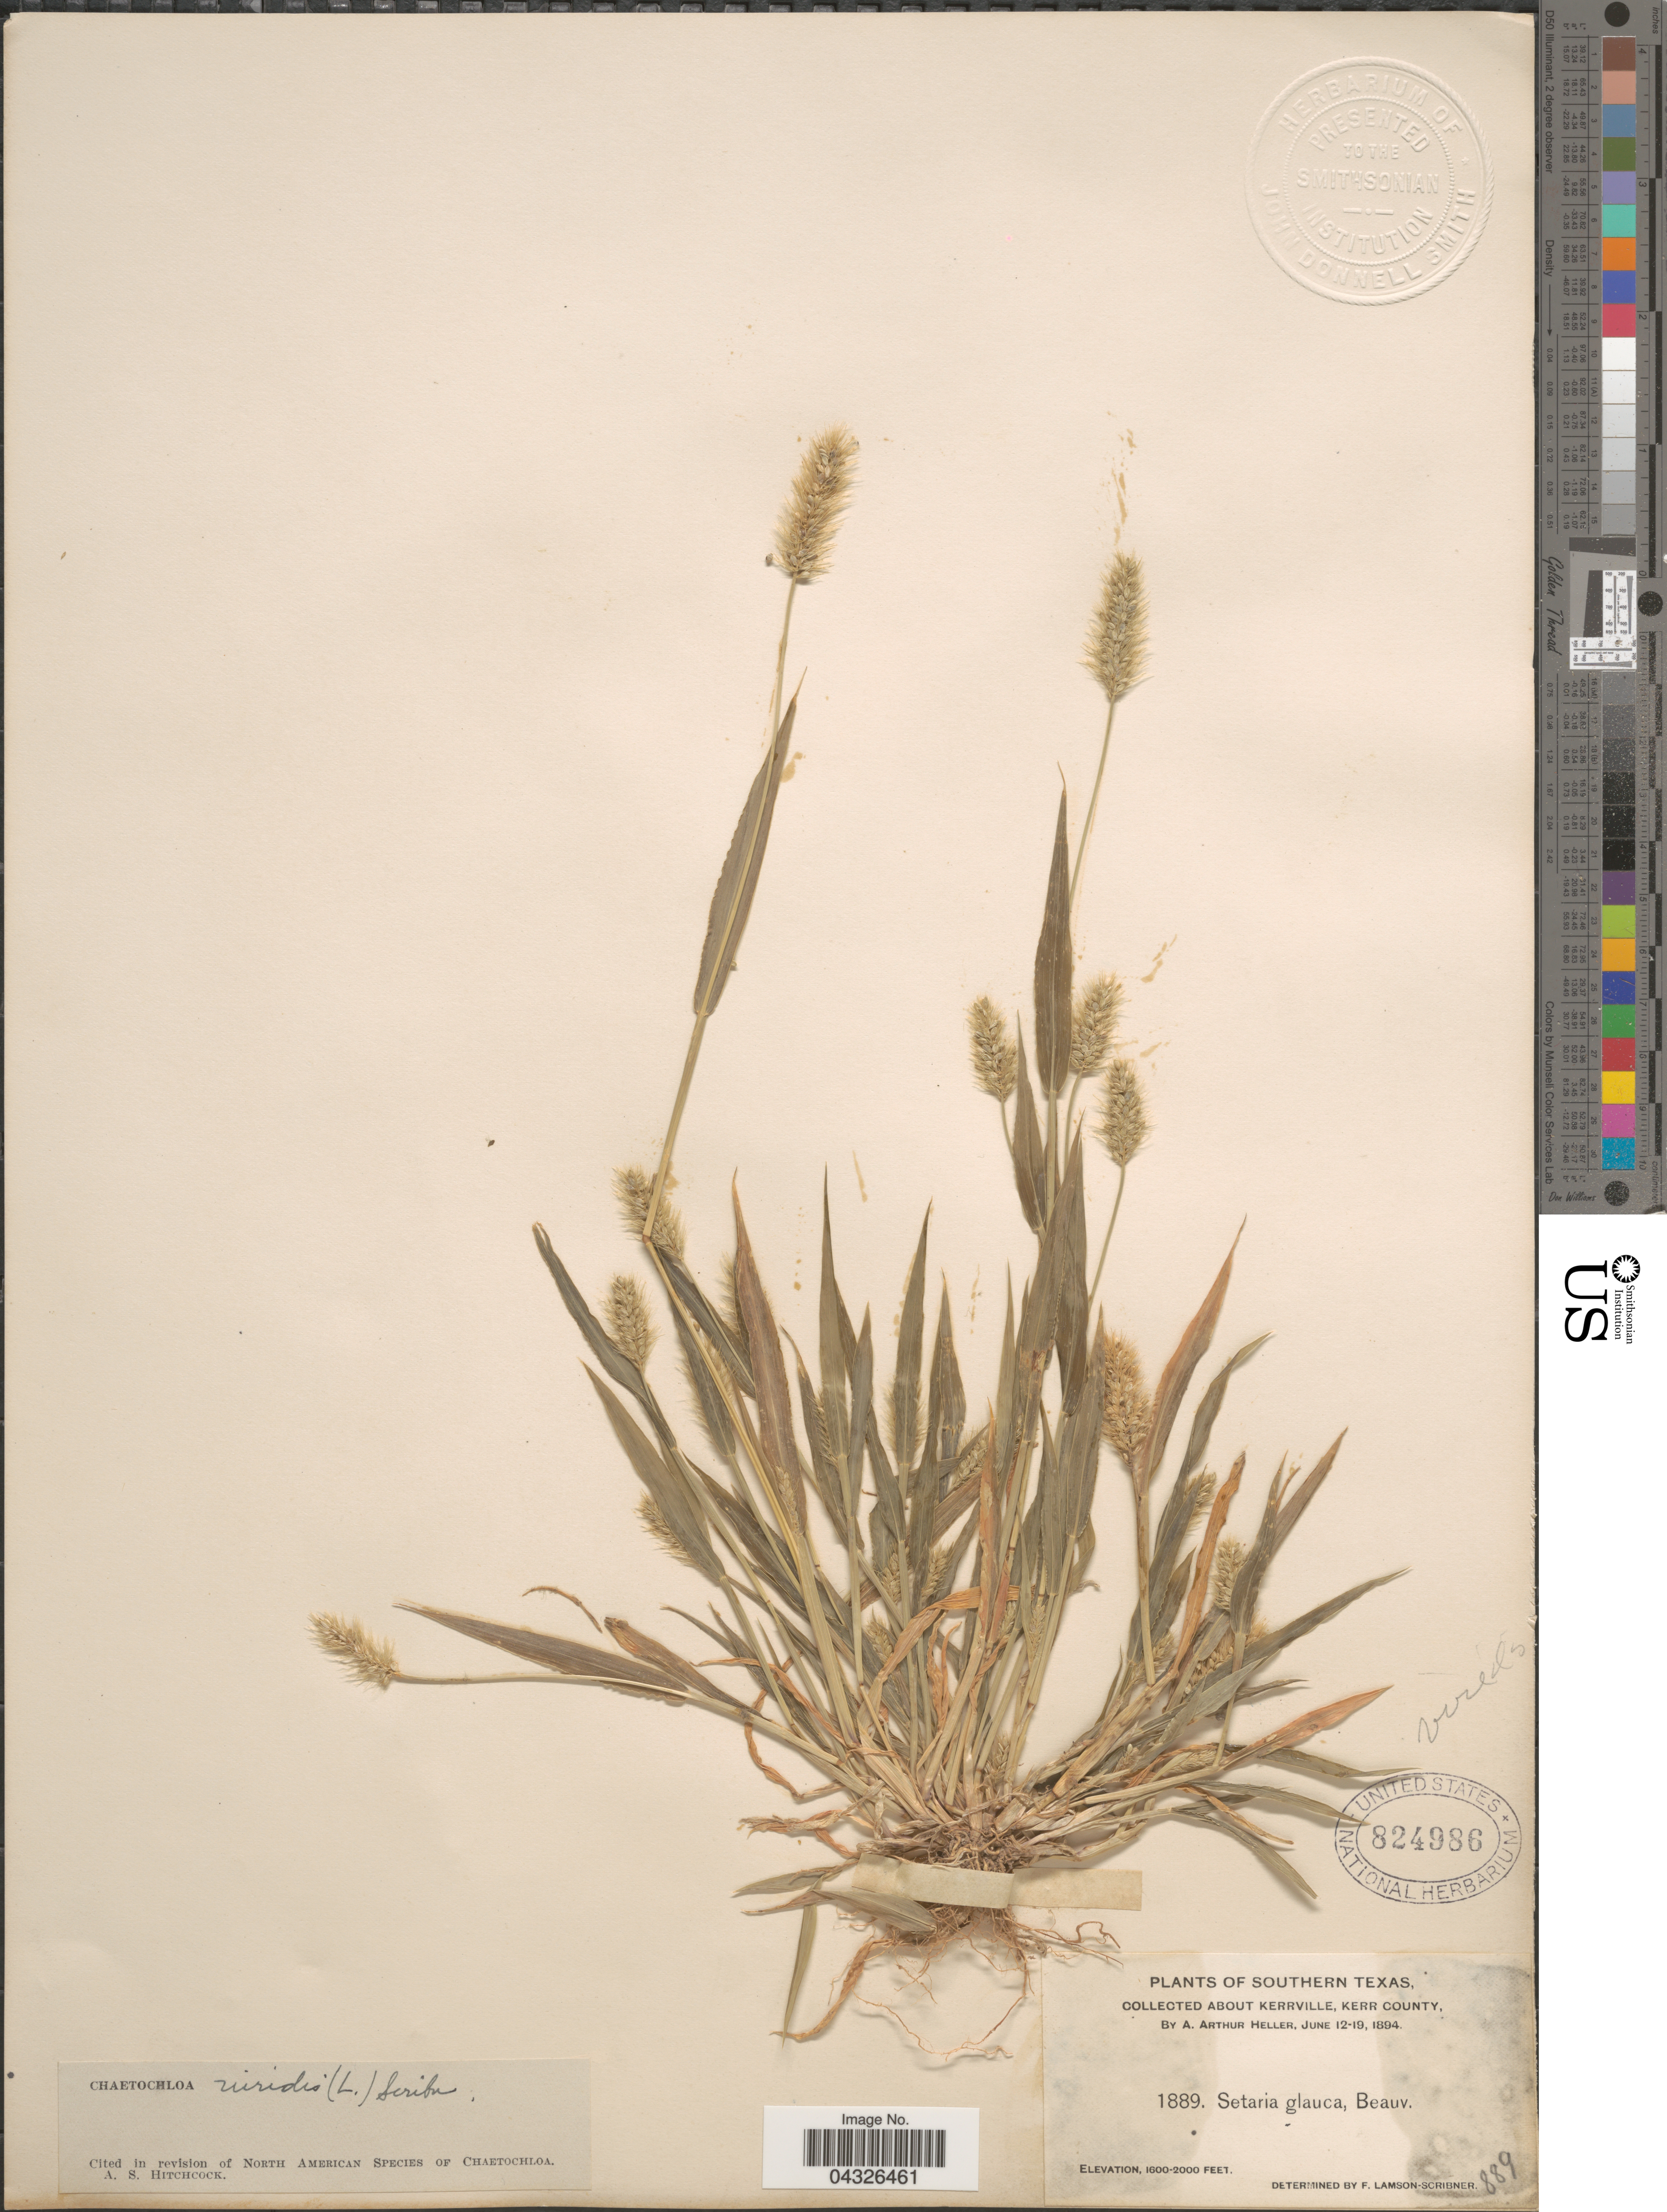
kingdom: Plantae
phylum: Tracheophyta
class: Liliopsida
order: Poales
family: Poaceae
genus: Setaria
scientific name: Setaria viridis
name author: (L.) P. Beauv.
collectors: A. A. Heller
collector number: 1889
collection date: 1894-06-12/1894-06-19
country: United States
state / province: Texas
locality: Southern Texas. About Kerrville, Kerr County.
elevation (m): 488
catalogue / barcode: US 824986